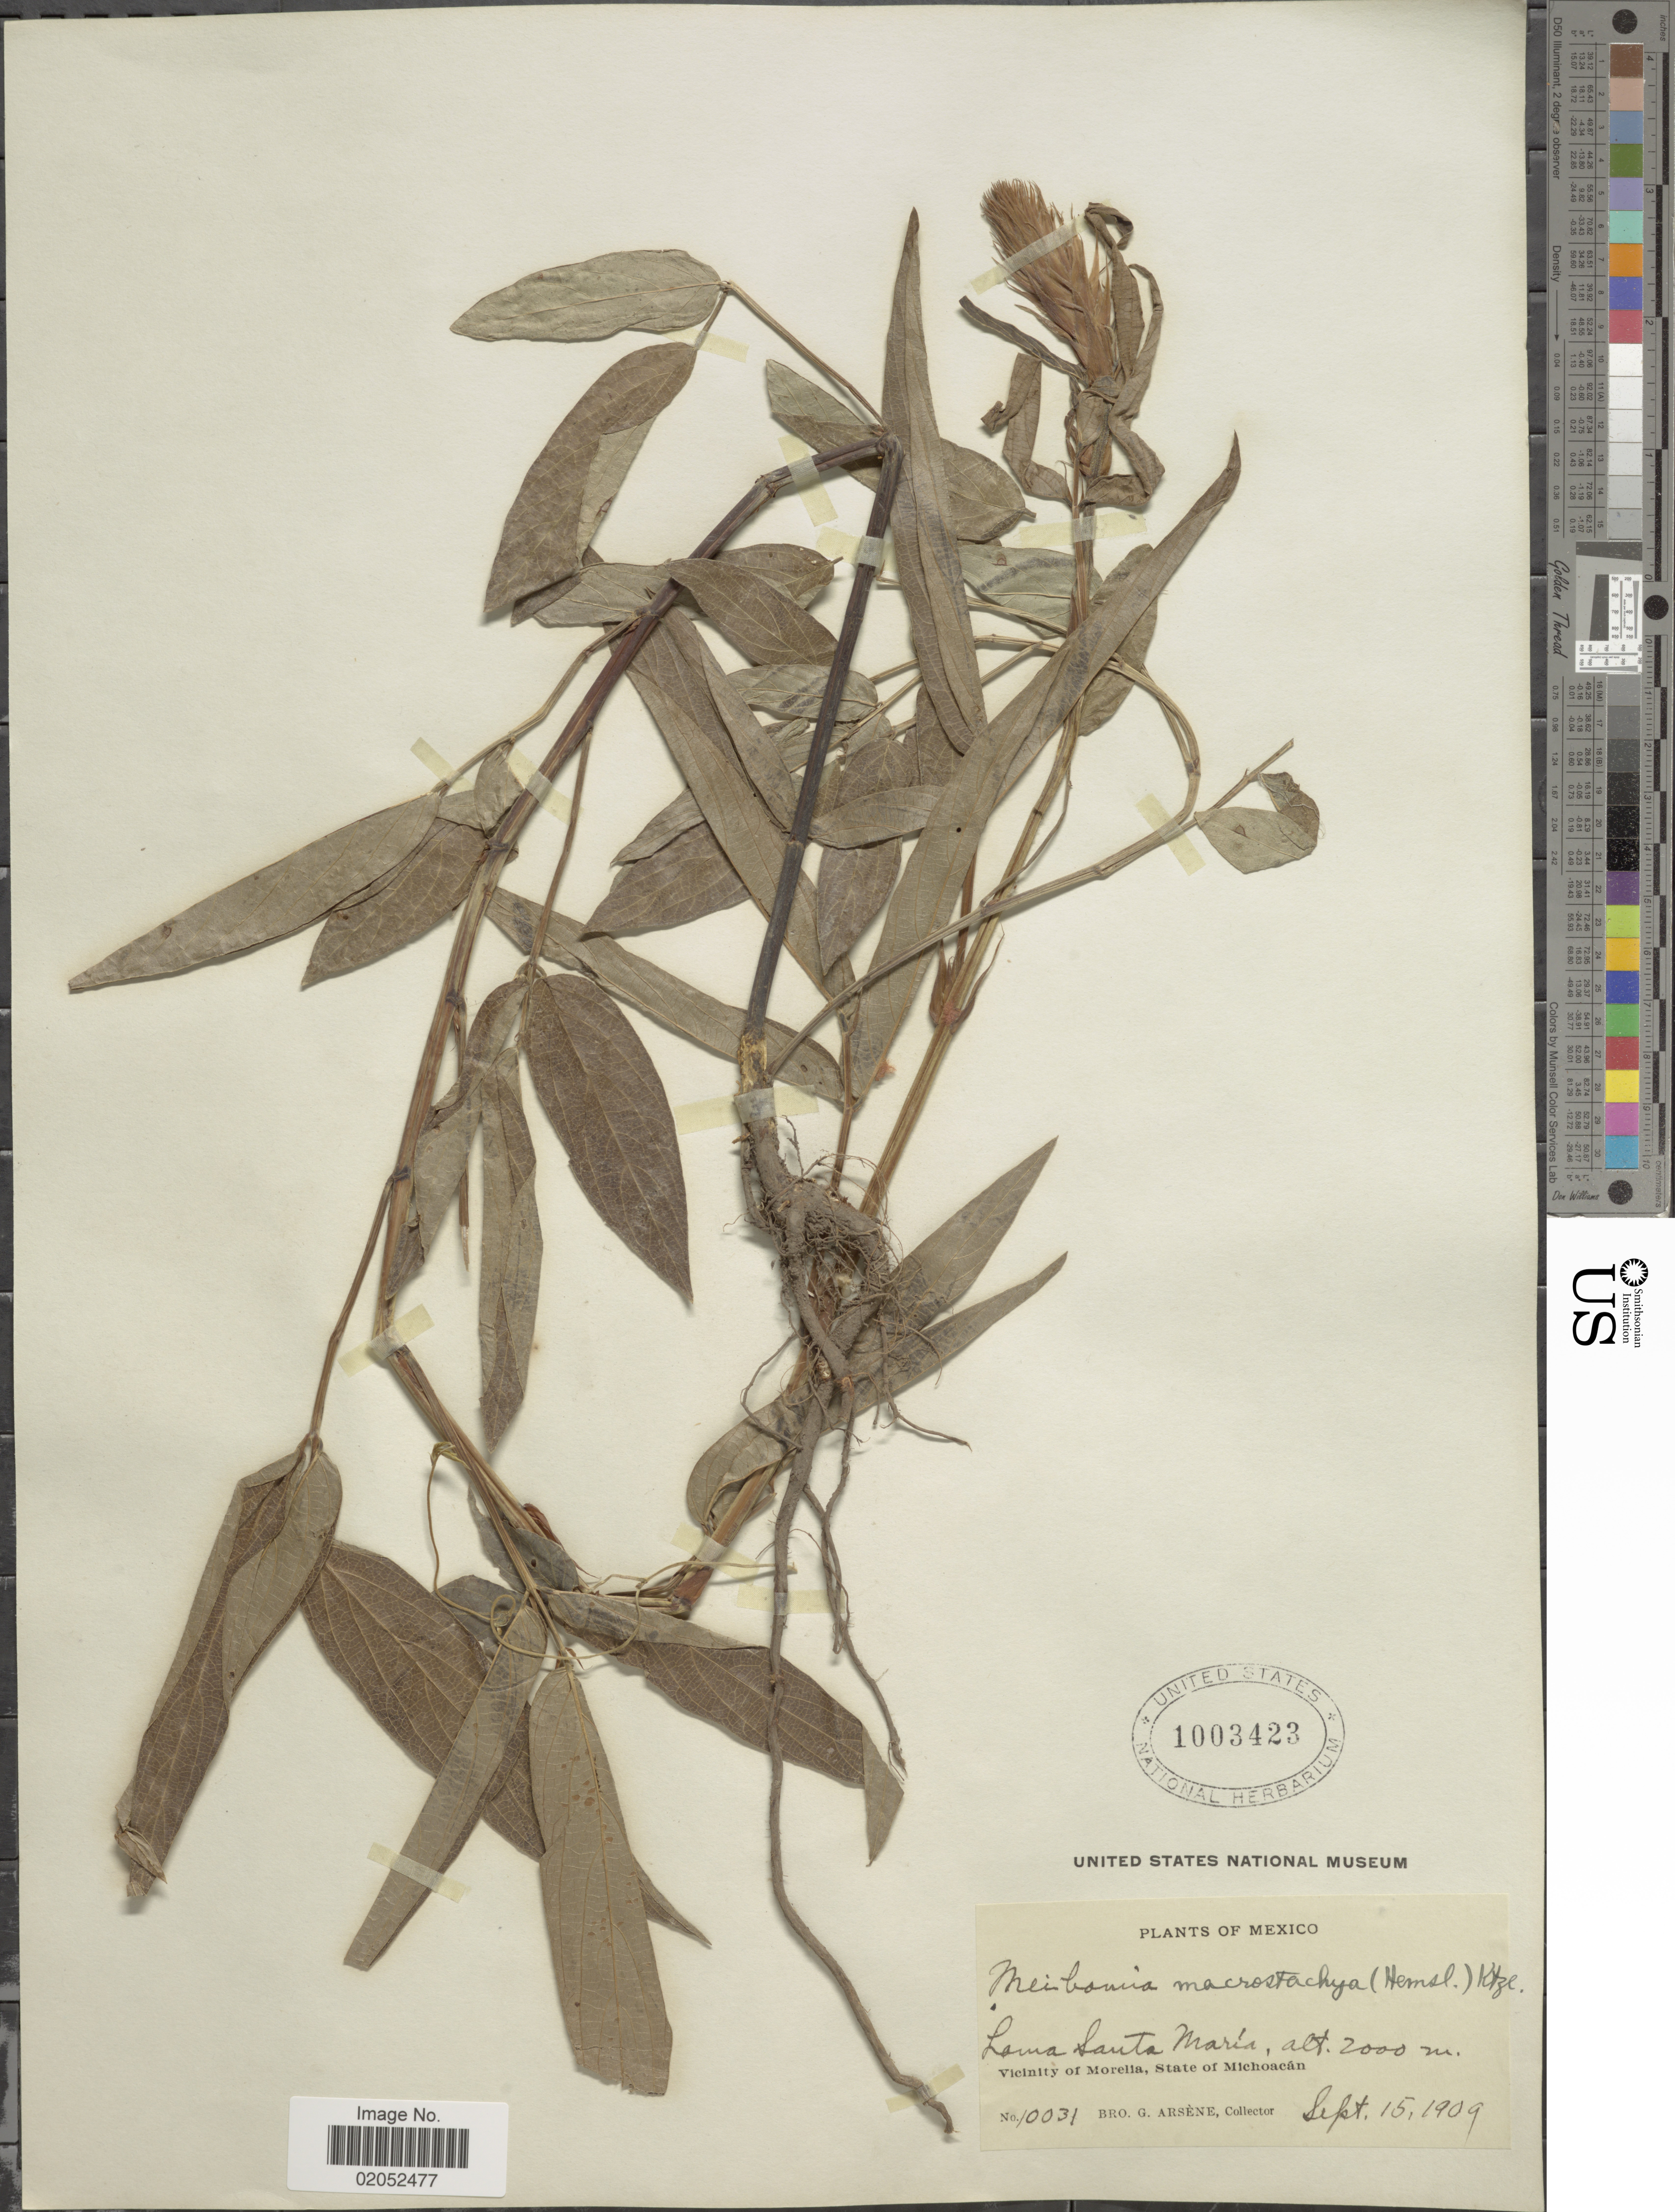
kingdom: Plantae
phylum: Tracheophyta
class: Magnoliopsida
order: Fabales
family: Fabaceae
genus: Desmodium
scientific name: Desmodium macrostachyum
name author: Hemsl.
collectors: Bro. G. Arsène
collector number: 10031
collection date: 1909-09-15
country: Mexico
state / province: Michoacán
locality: Loma Santa Maria. Vicinity of Morelia, State of Michoacan.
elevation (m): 2000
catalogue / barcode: US 1003423